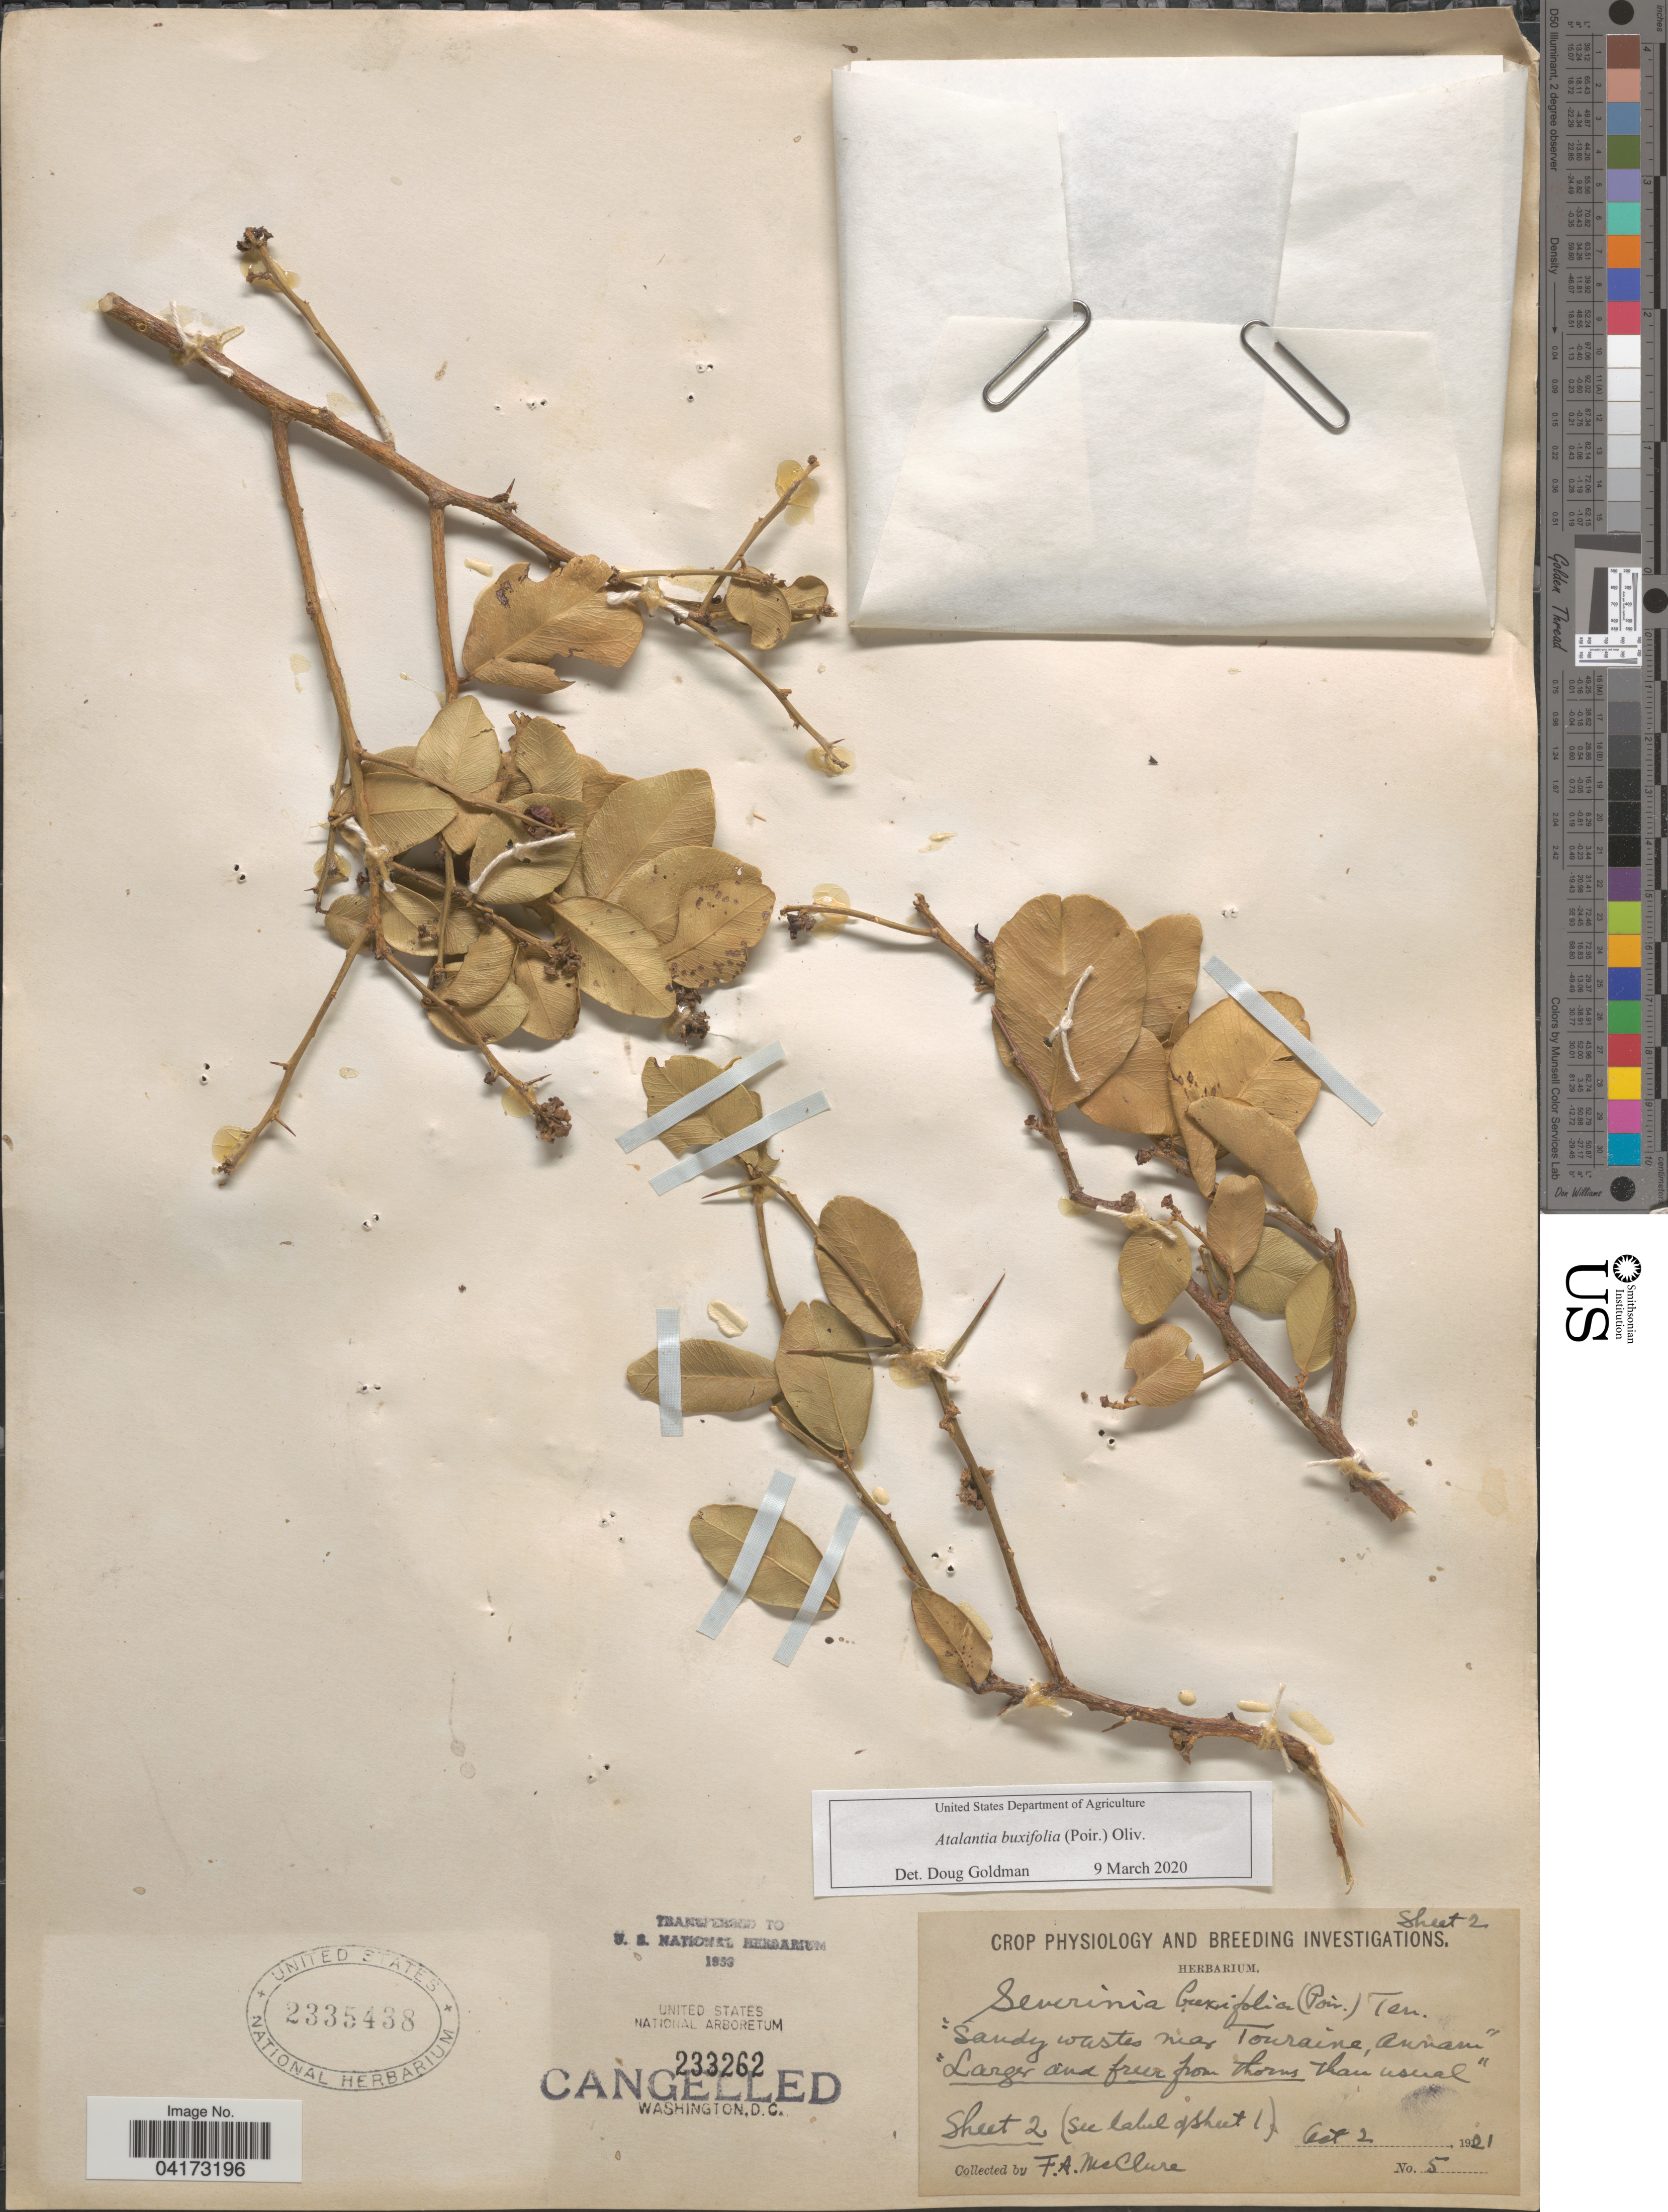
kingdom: Plantae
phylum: Tracheophyta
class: Magnoliopsida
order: Sapindales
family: Rutaceae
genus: Atalantia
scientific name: Atalantia buxifolia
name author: (Poir.) Oliv.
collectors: F. A. McClure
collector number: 5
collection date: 1921-10-02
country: Vietnam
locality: Near Touraine, Annam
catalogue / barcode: US 2335438